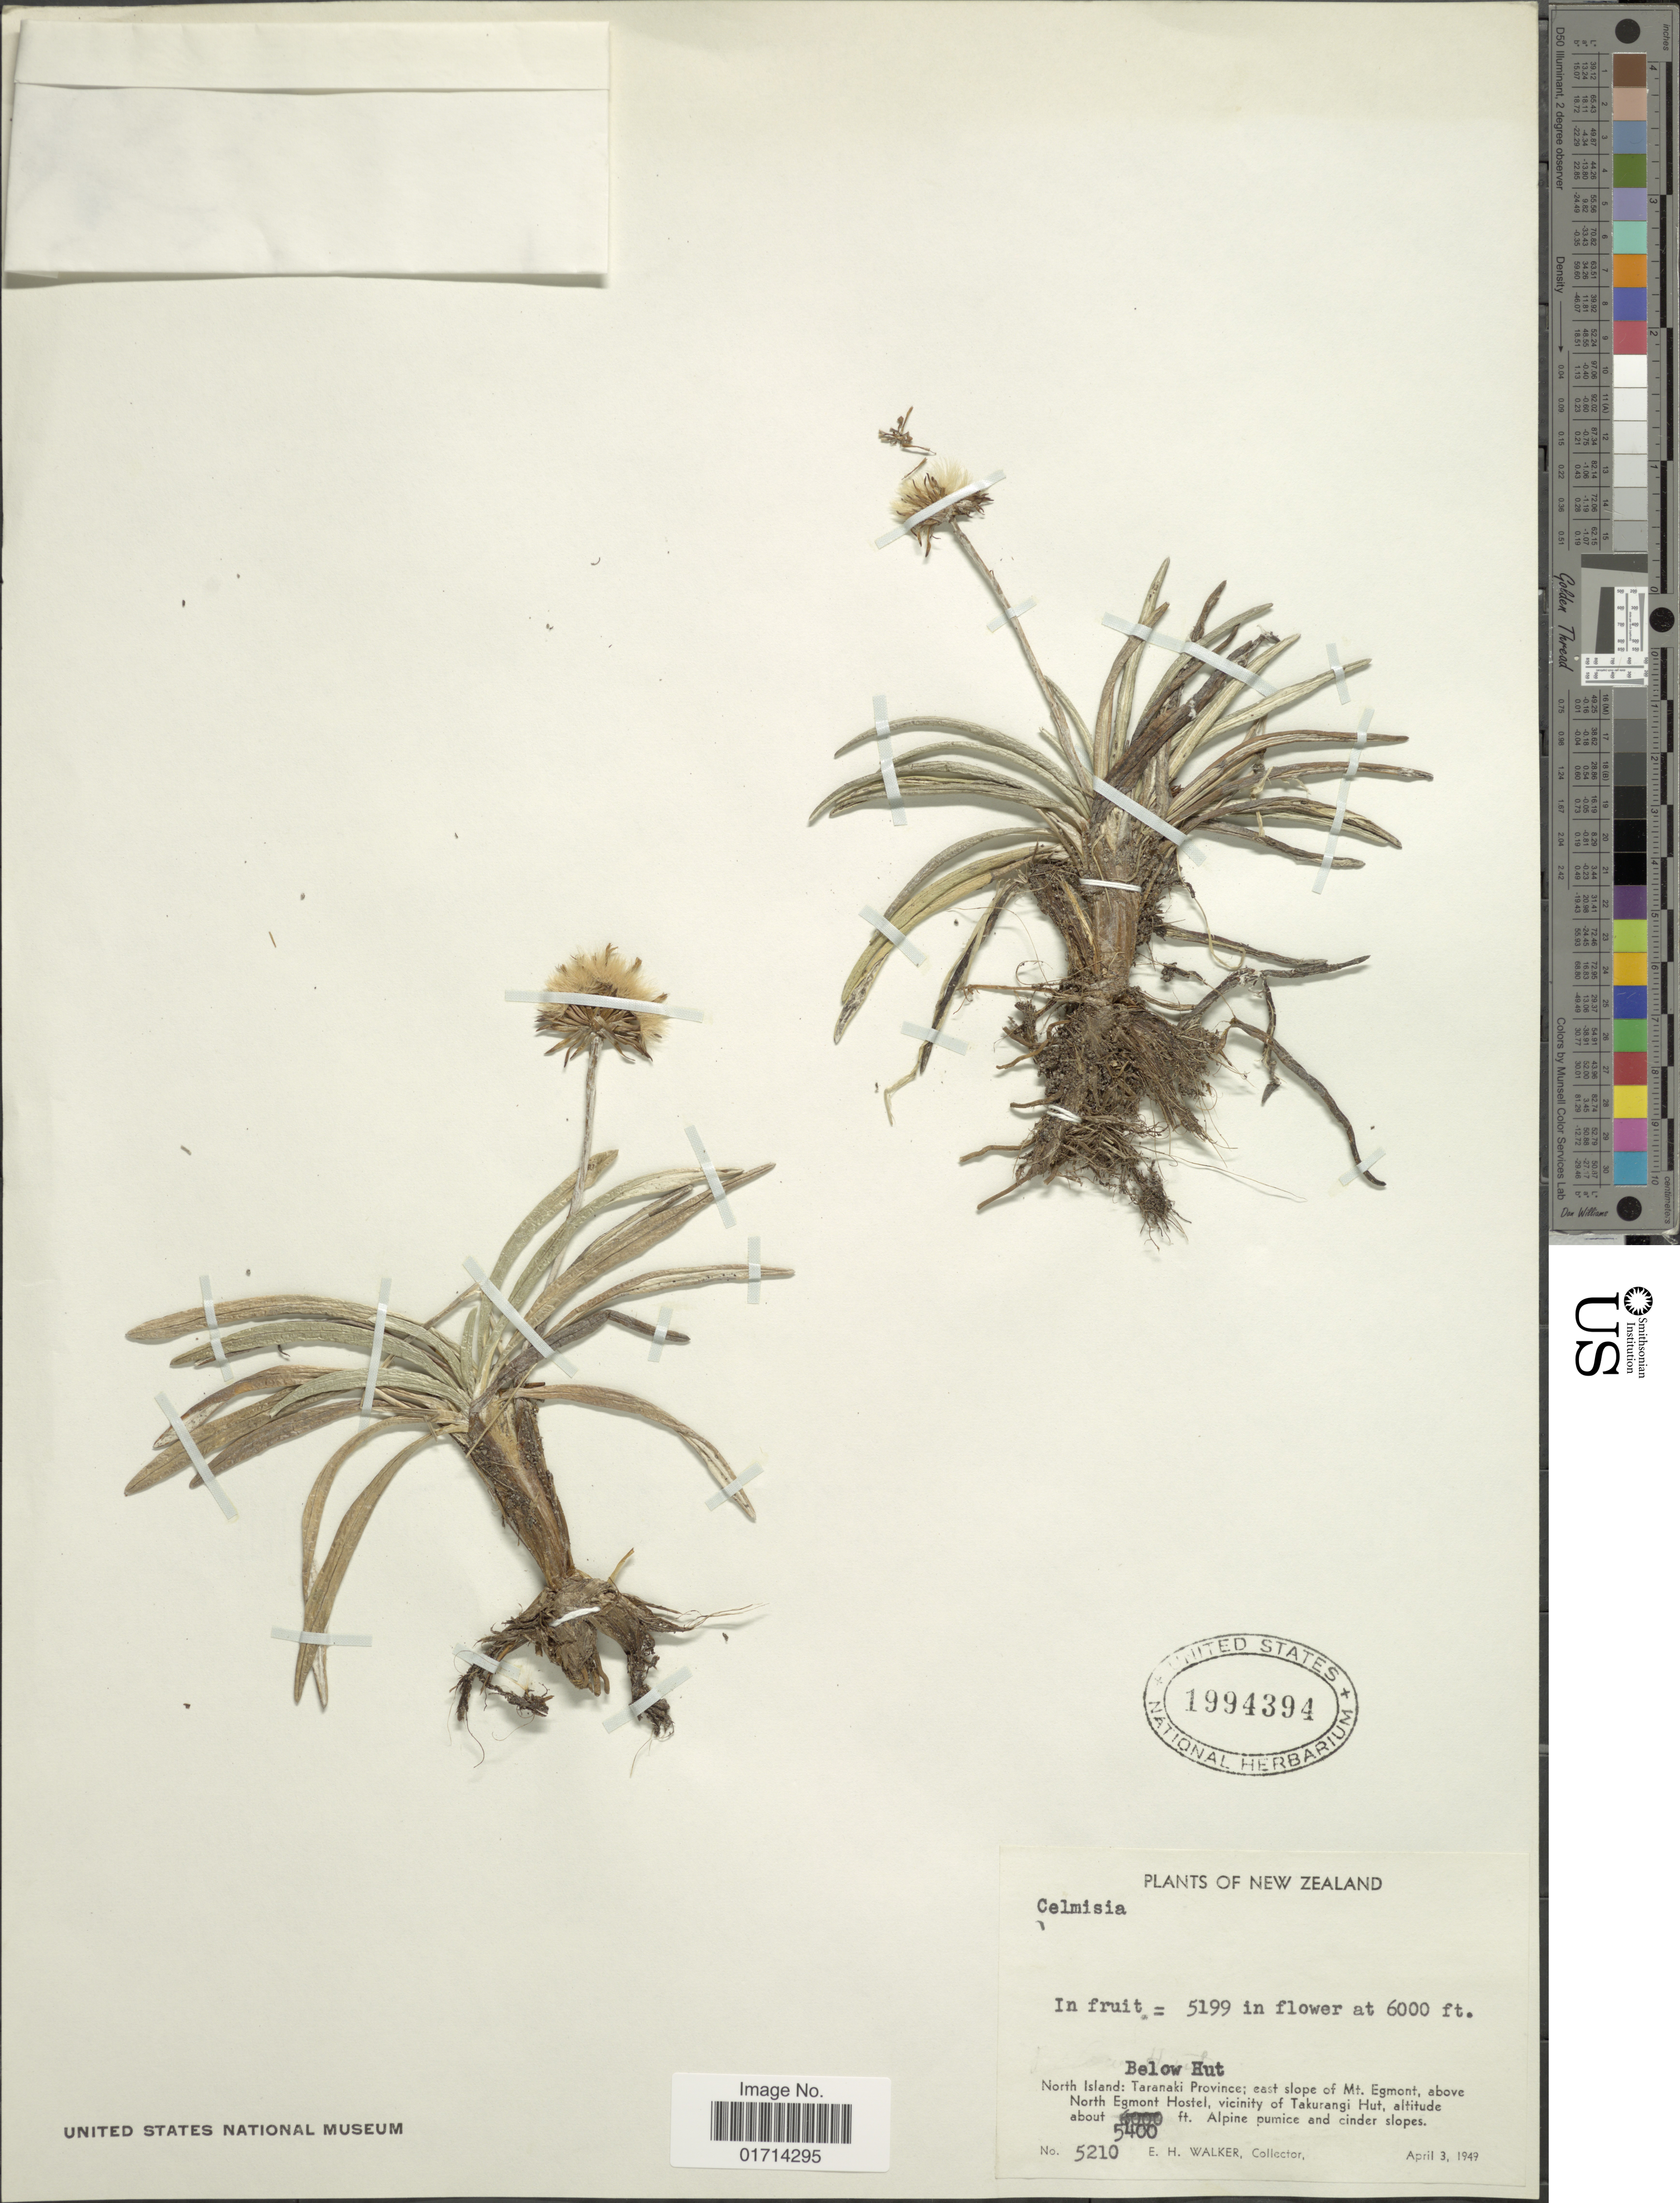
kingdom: Plantae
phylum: Tracheophyta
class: Magnoliopsida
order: Asterales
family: Asteraceae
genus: Celmisia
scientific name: Celmisia sp.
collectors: E. H. Walker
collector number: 5210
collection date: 1949-04-03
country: New Zealand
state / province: Taranaki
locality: Below hut, North Island, east slope of Mt. Egmont, above North Egmont Hostel, vicinity of Takurangi Hut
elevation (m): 1646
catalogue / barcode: US 1994394